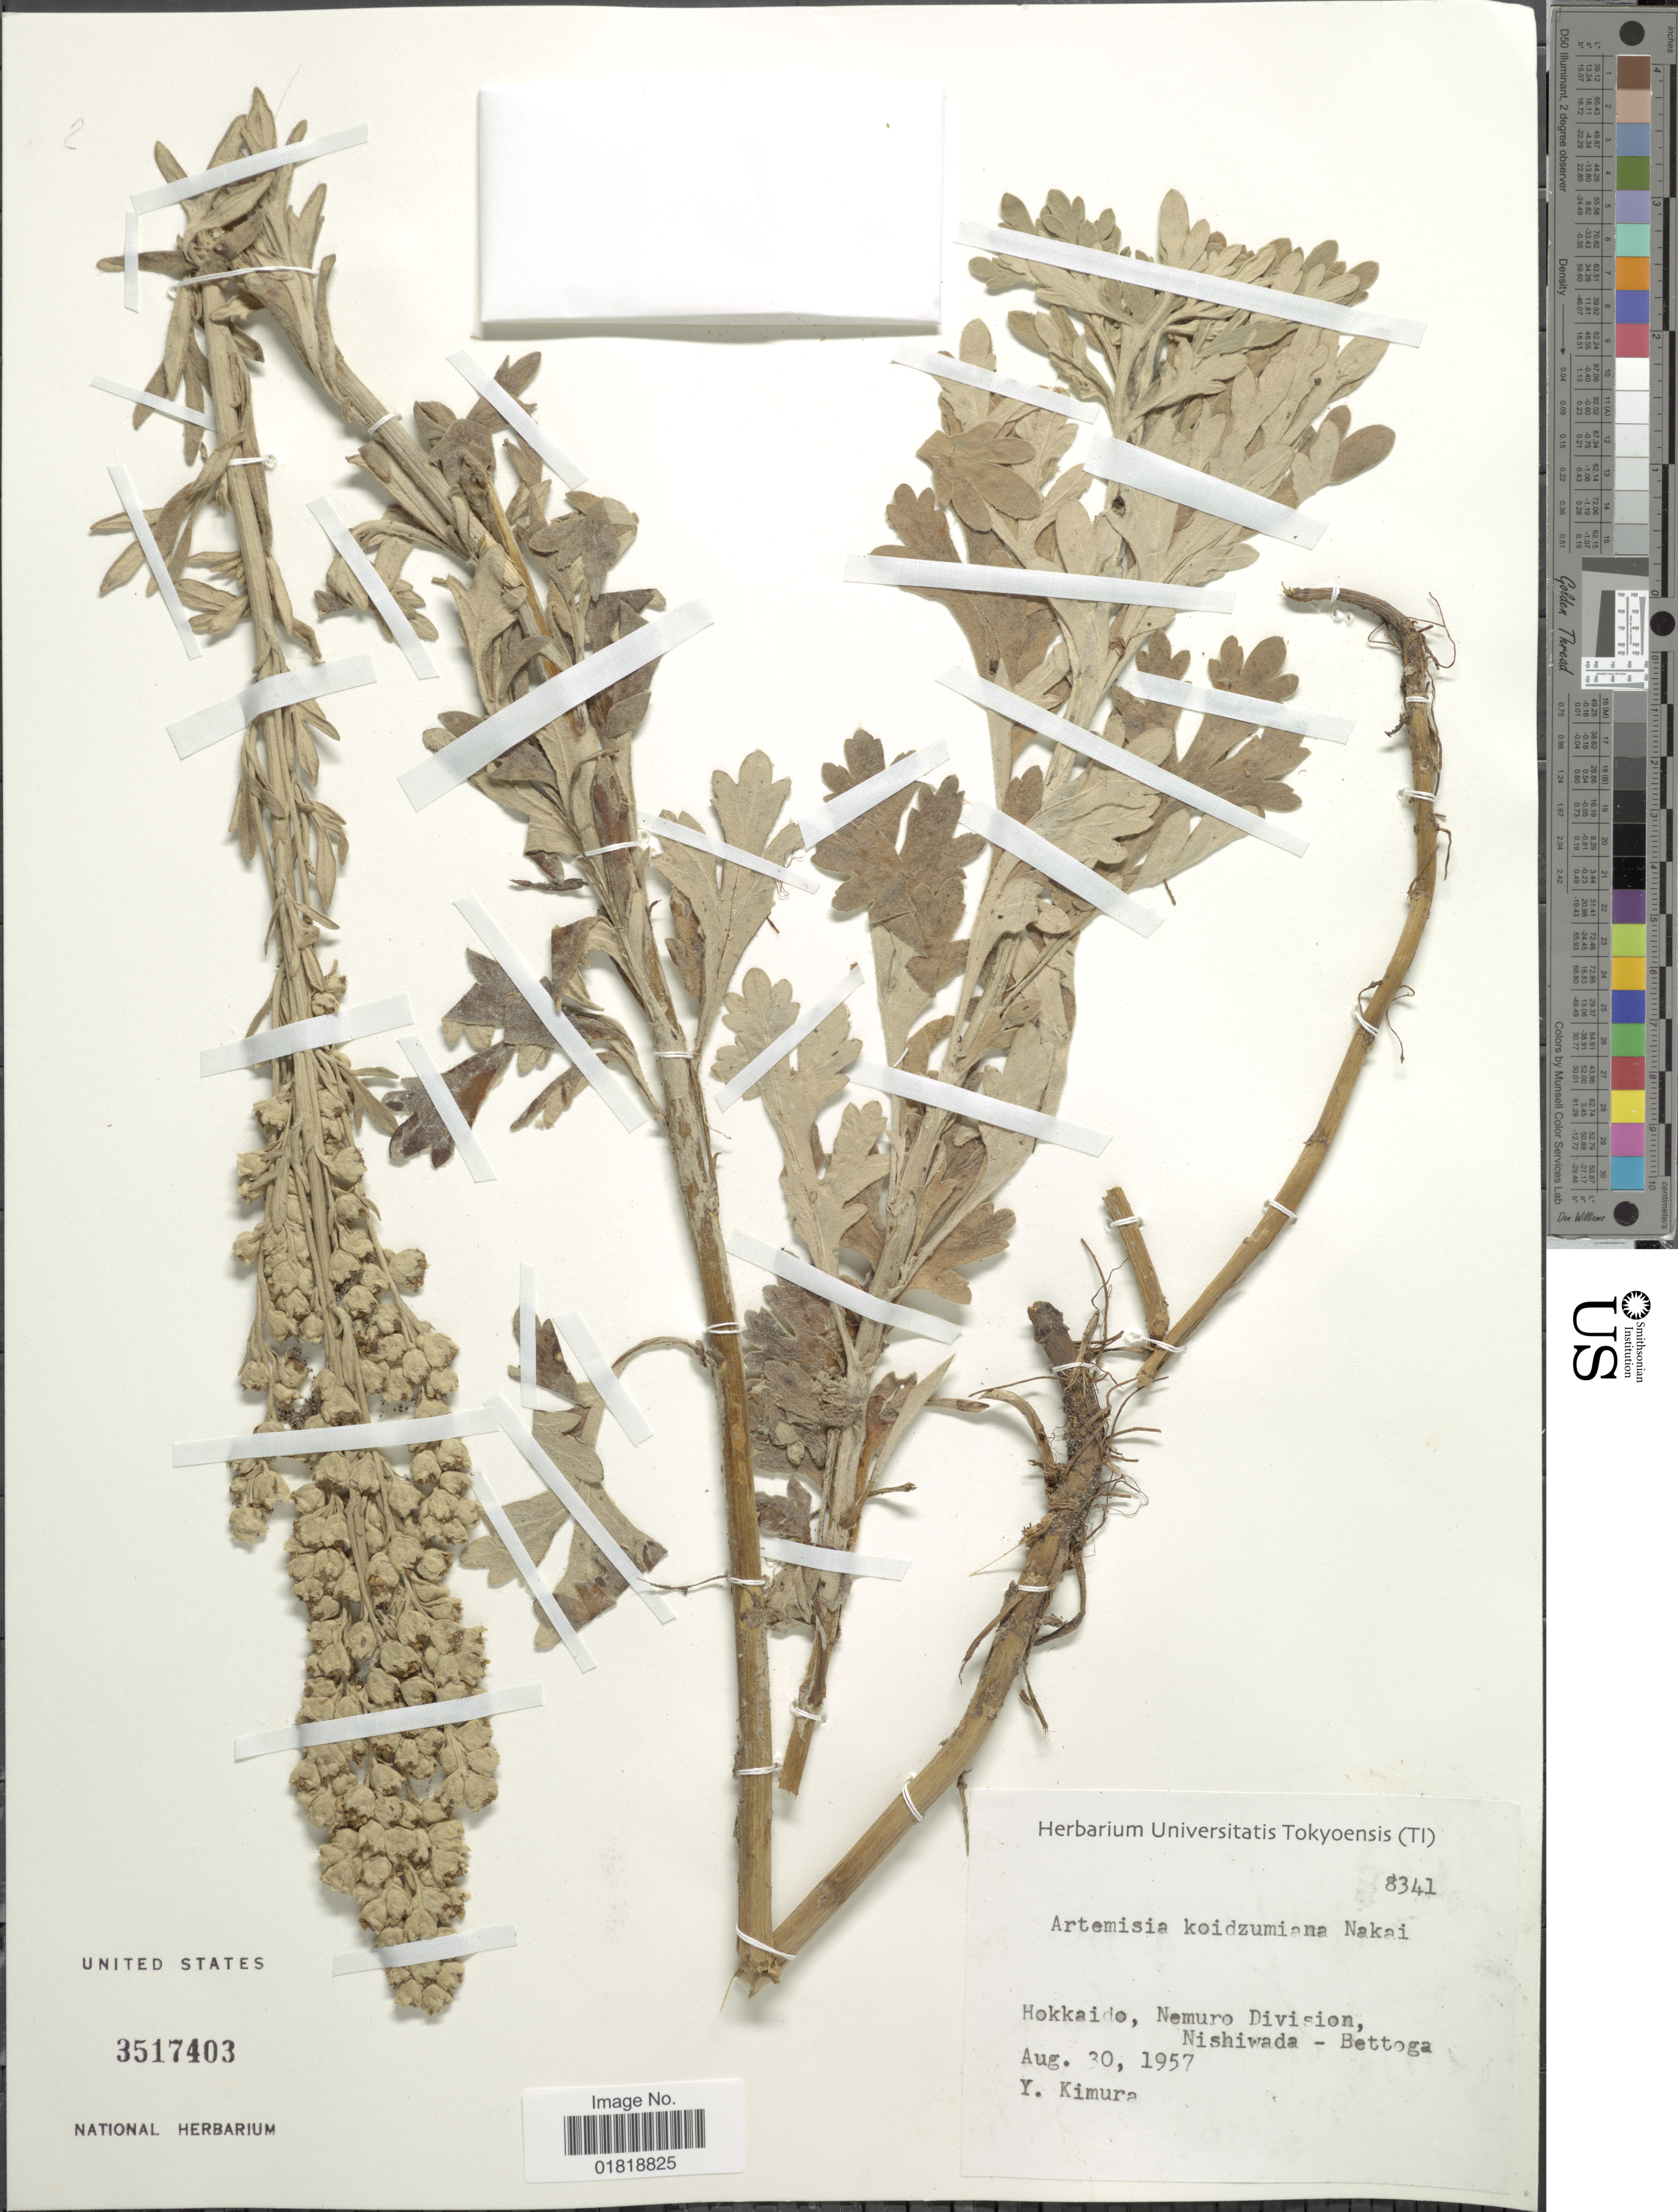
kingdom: Plantae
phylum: Tracheophyta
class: Magnoliopsida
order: Asterales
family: Asteraceae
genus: Artemisia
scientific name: Artemisia koidzumiana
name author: Nakai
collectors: Y. Kimura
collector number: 8341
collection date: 1957-08-30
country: Japan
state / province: Hokkaidō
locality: Nemuro Division, Nishiwada-Bettoga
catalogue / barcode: US 3517403